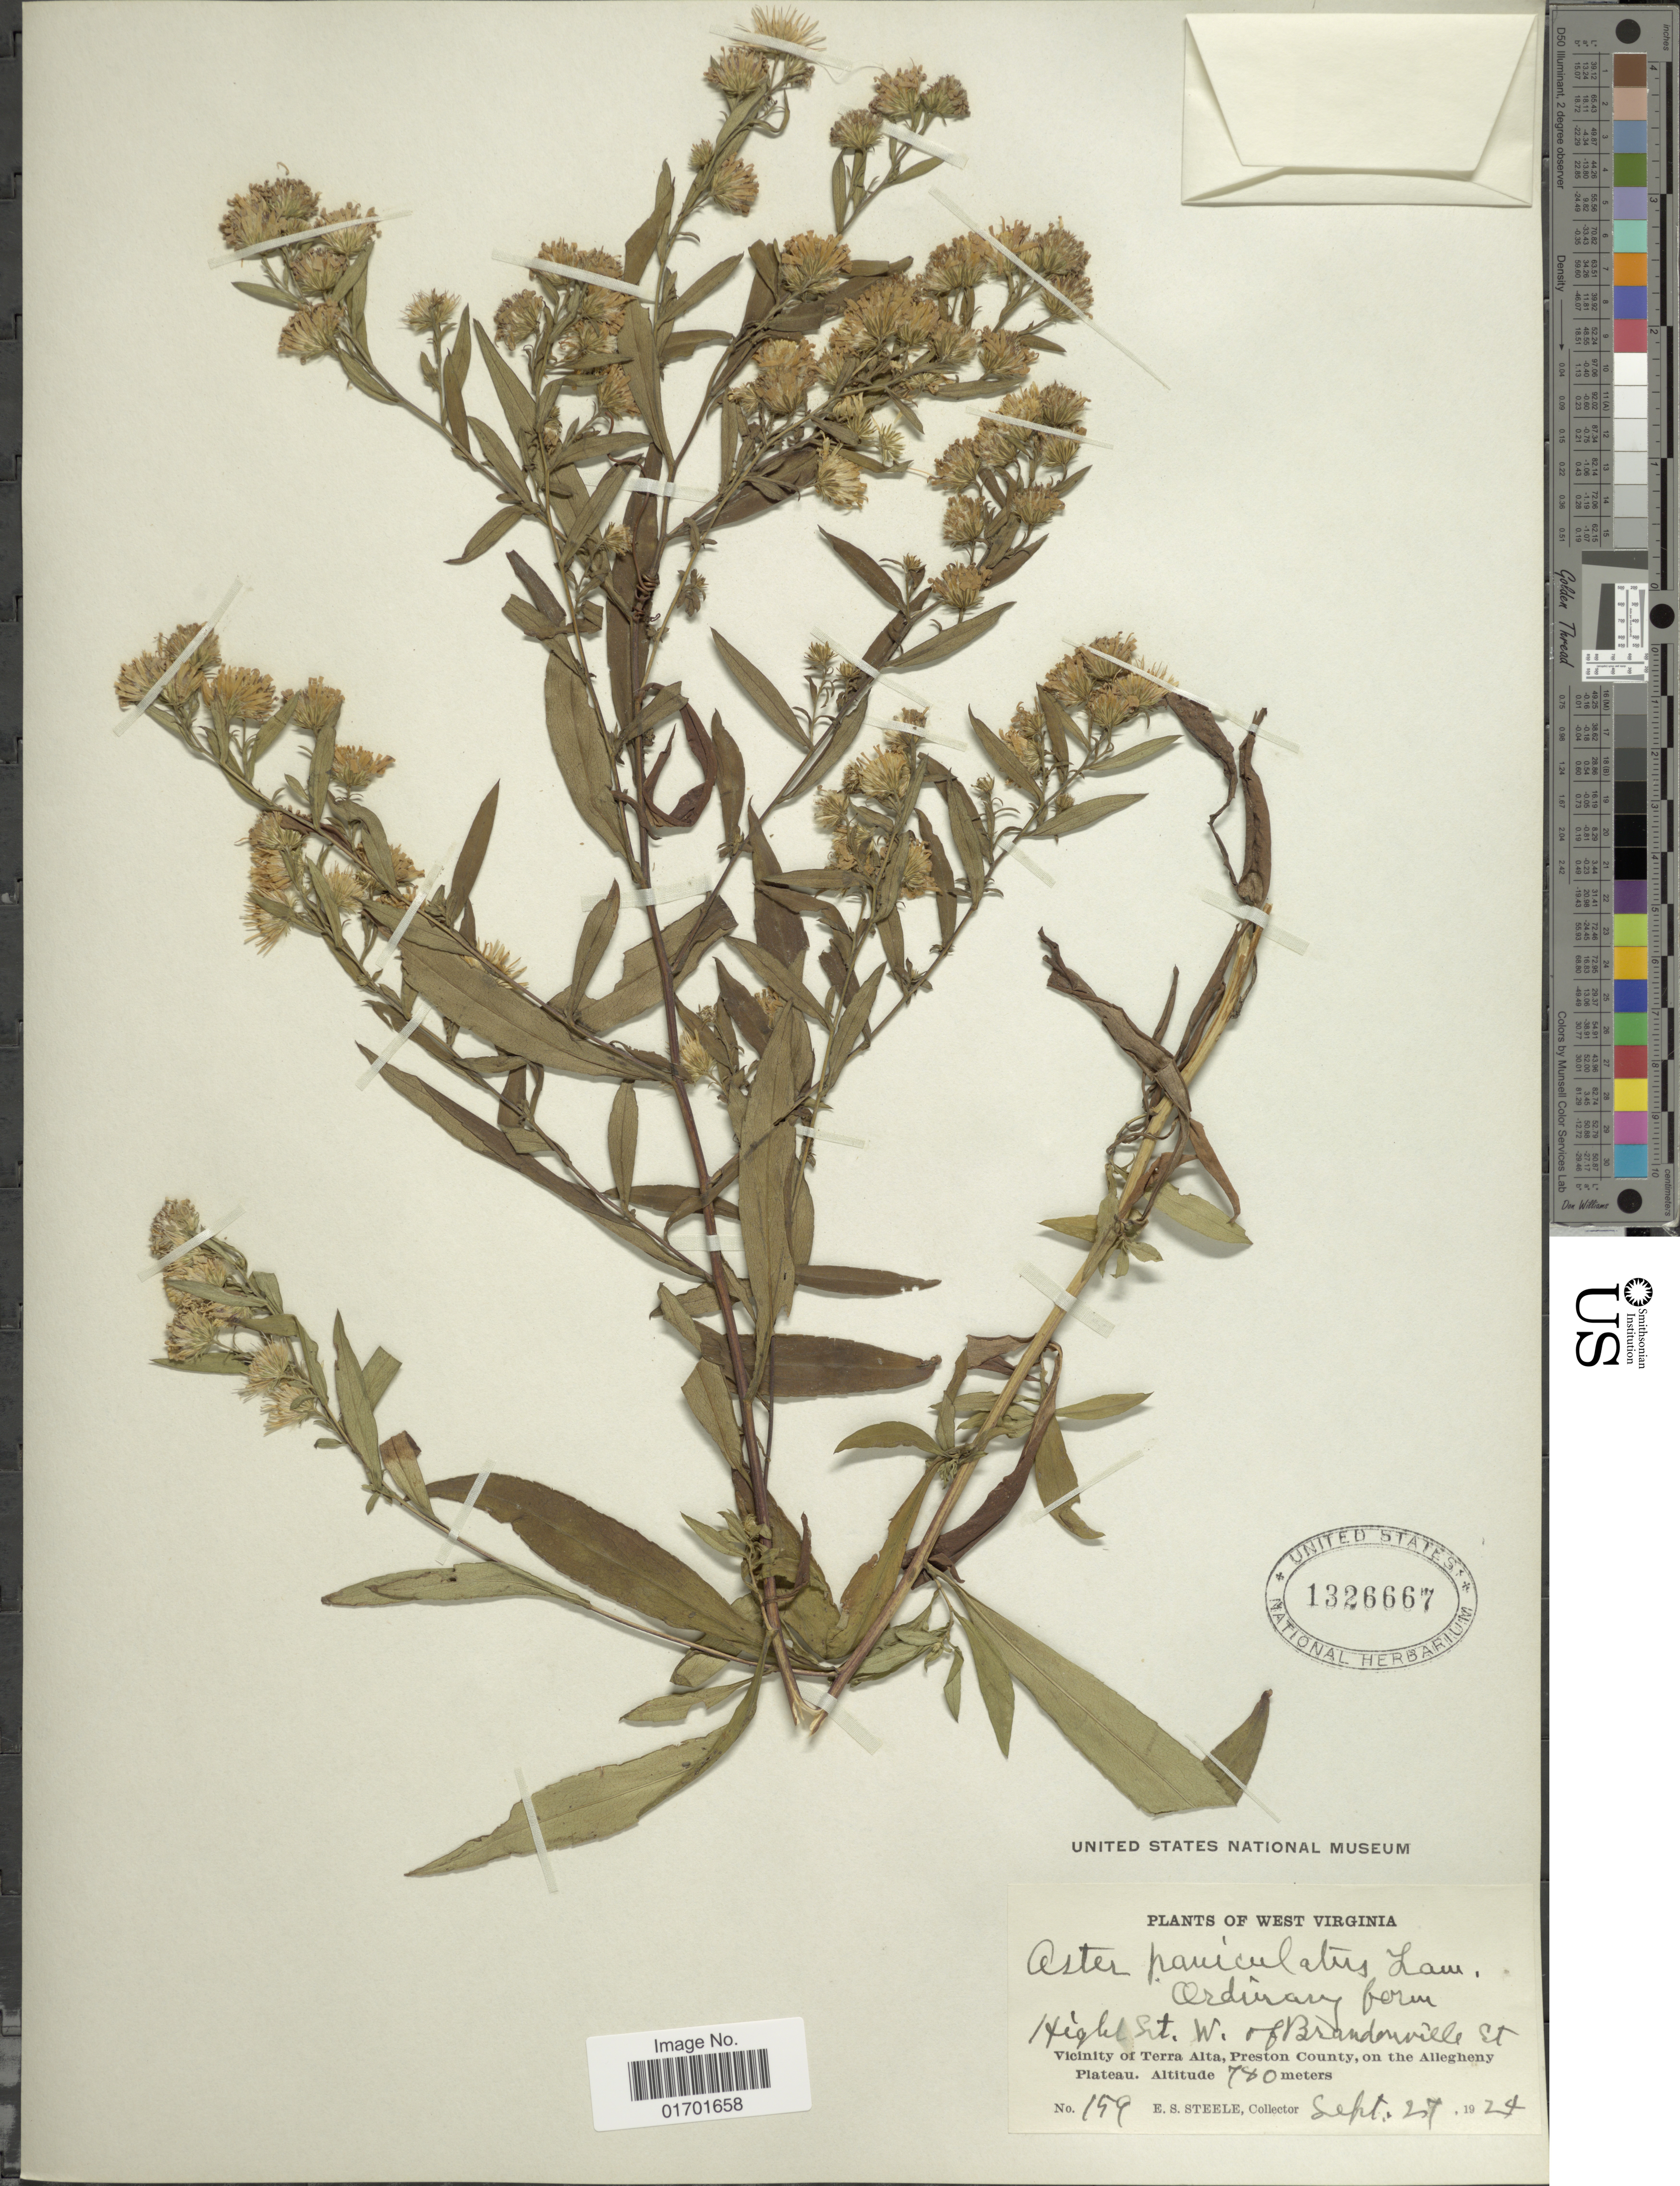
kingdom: Plantae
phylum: Tracheophyta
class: Magnoliopsida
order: Asterales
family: Asteraceae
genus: Symphyotrichum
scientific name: Symphyotrichum lanceolatum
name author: (Willd.) G.L. Nesom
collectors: E. Steele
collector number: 159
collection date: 1929-09-27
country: United States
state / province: West Virginia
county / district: Preston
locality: Highest St. W. of Brandonville St., Vicinity of Terra Alta, Preston County, on the Allegheny Plateau.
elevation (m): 780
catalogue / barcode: US 132667